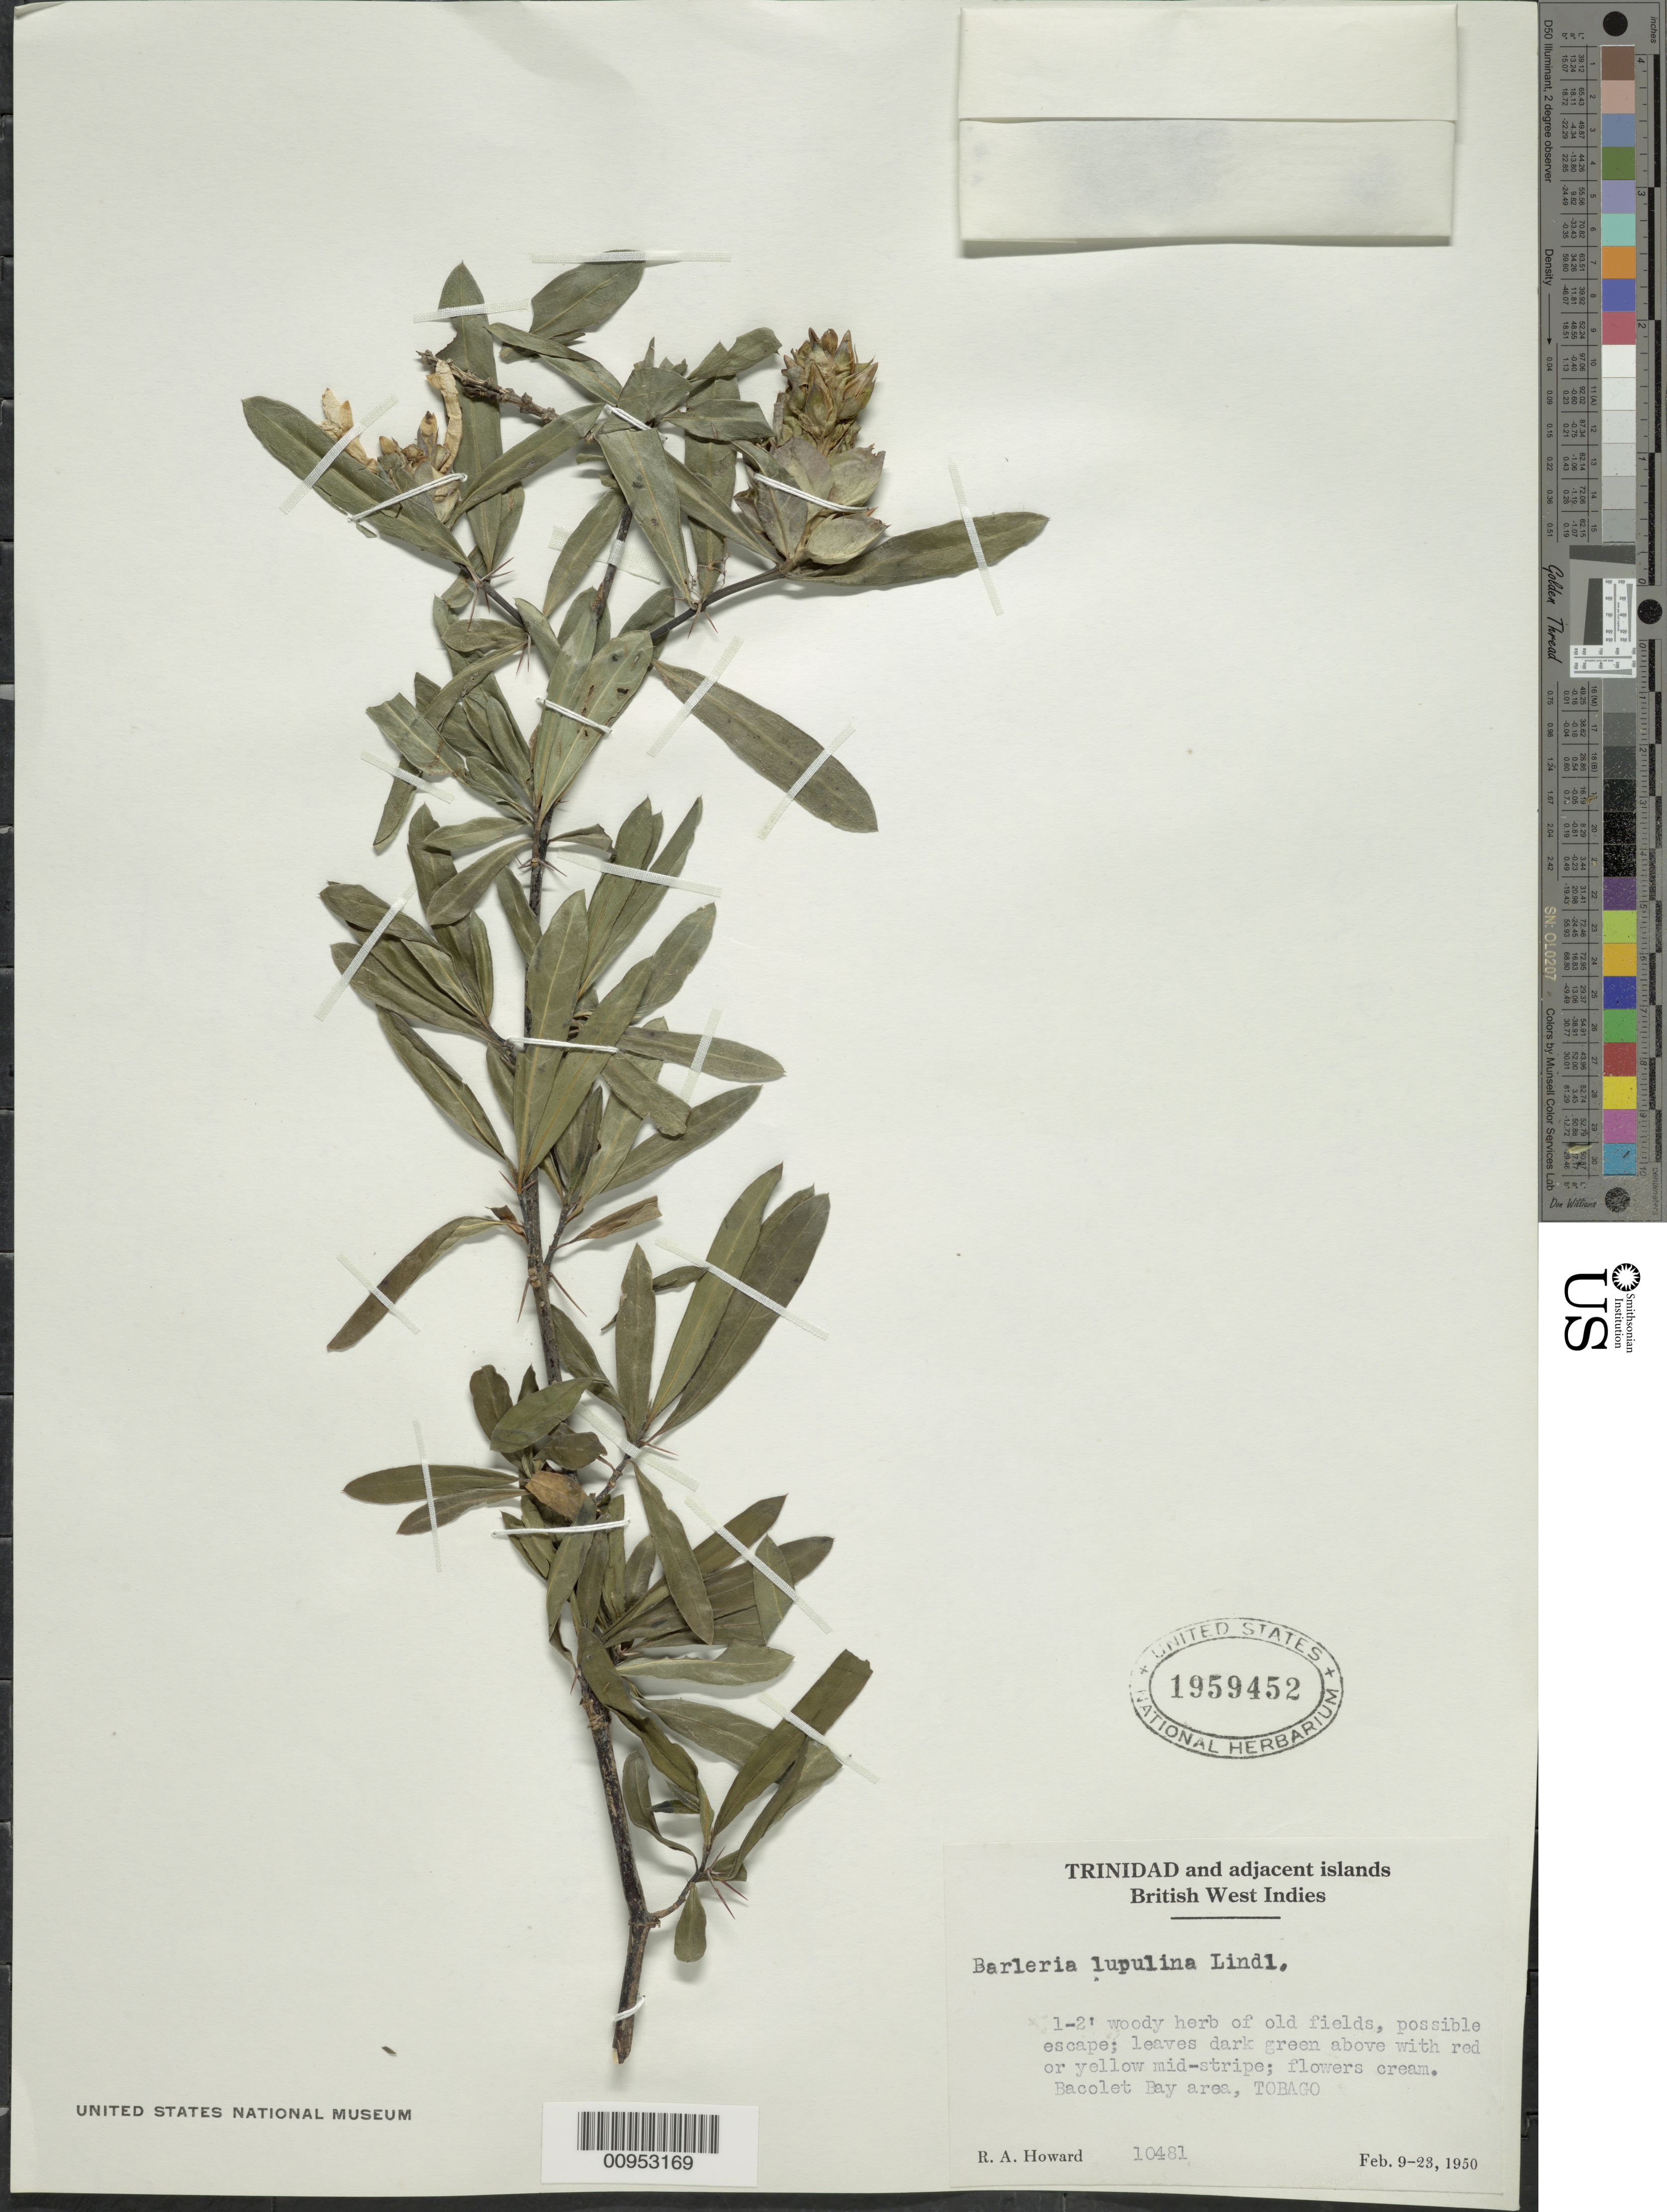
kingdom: Plantae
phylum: Tracheophyta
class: Magnoliopsida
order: Lamiales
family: Acanthaceae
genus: Barleria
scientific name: Barleria lupulina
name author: Lindl.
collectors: R. A. Howard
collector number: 10481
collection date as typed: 09 Feb 1950 to 23 Feb 1950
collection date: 1950-02-09/1950-02-23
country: Trinidad and Tobago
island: Tobago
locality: Bacolet Bay area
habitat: Old fields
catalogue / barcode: US 1959452